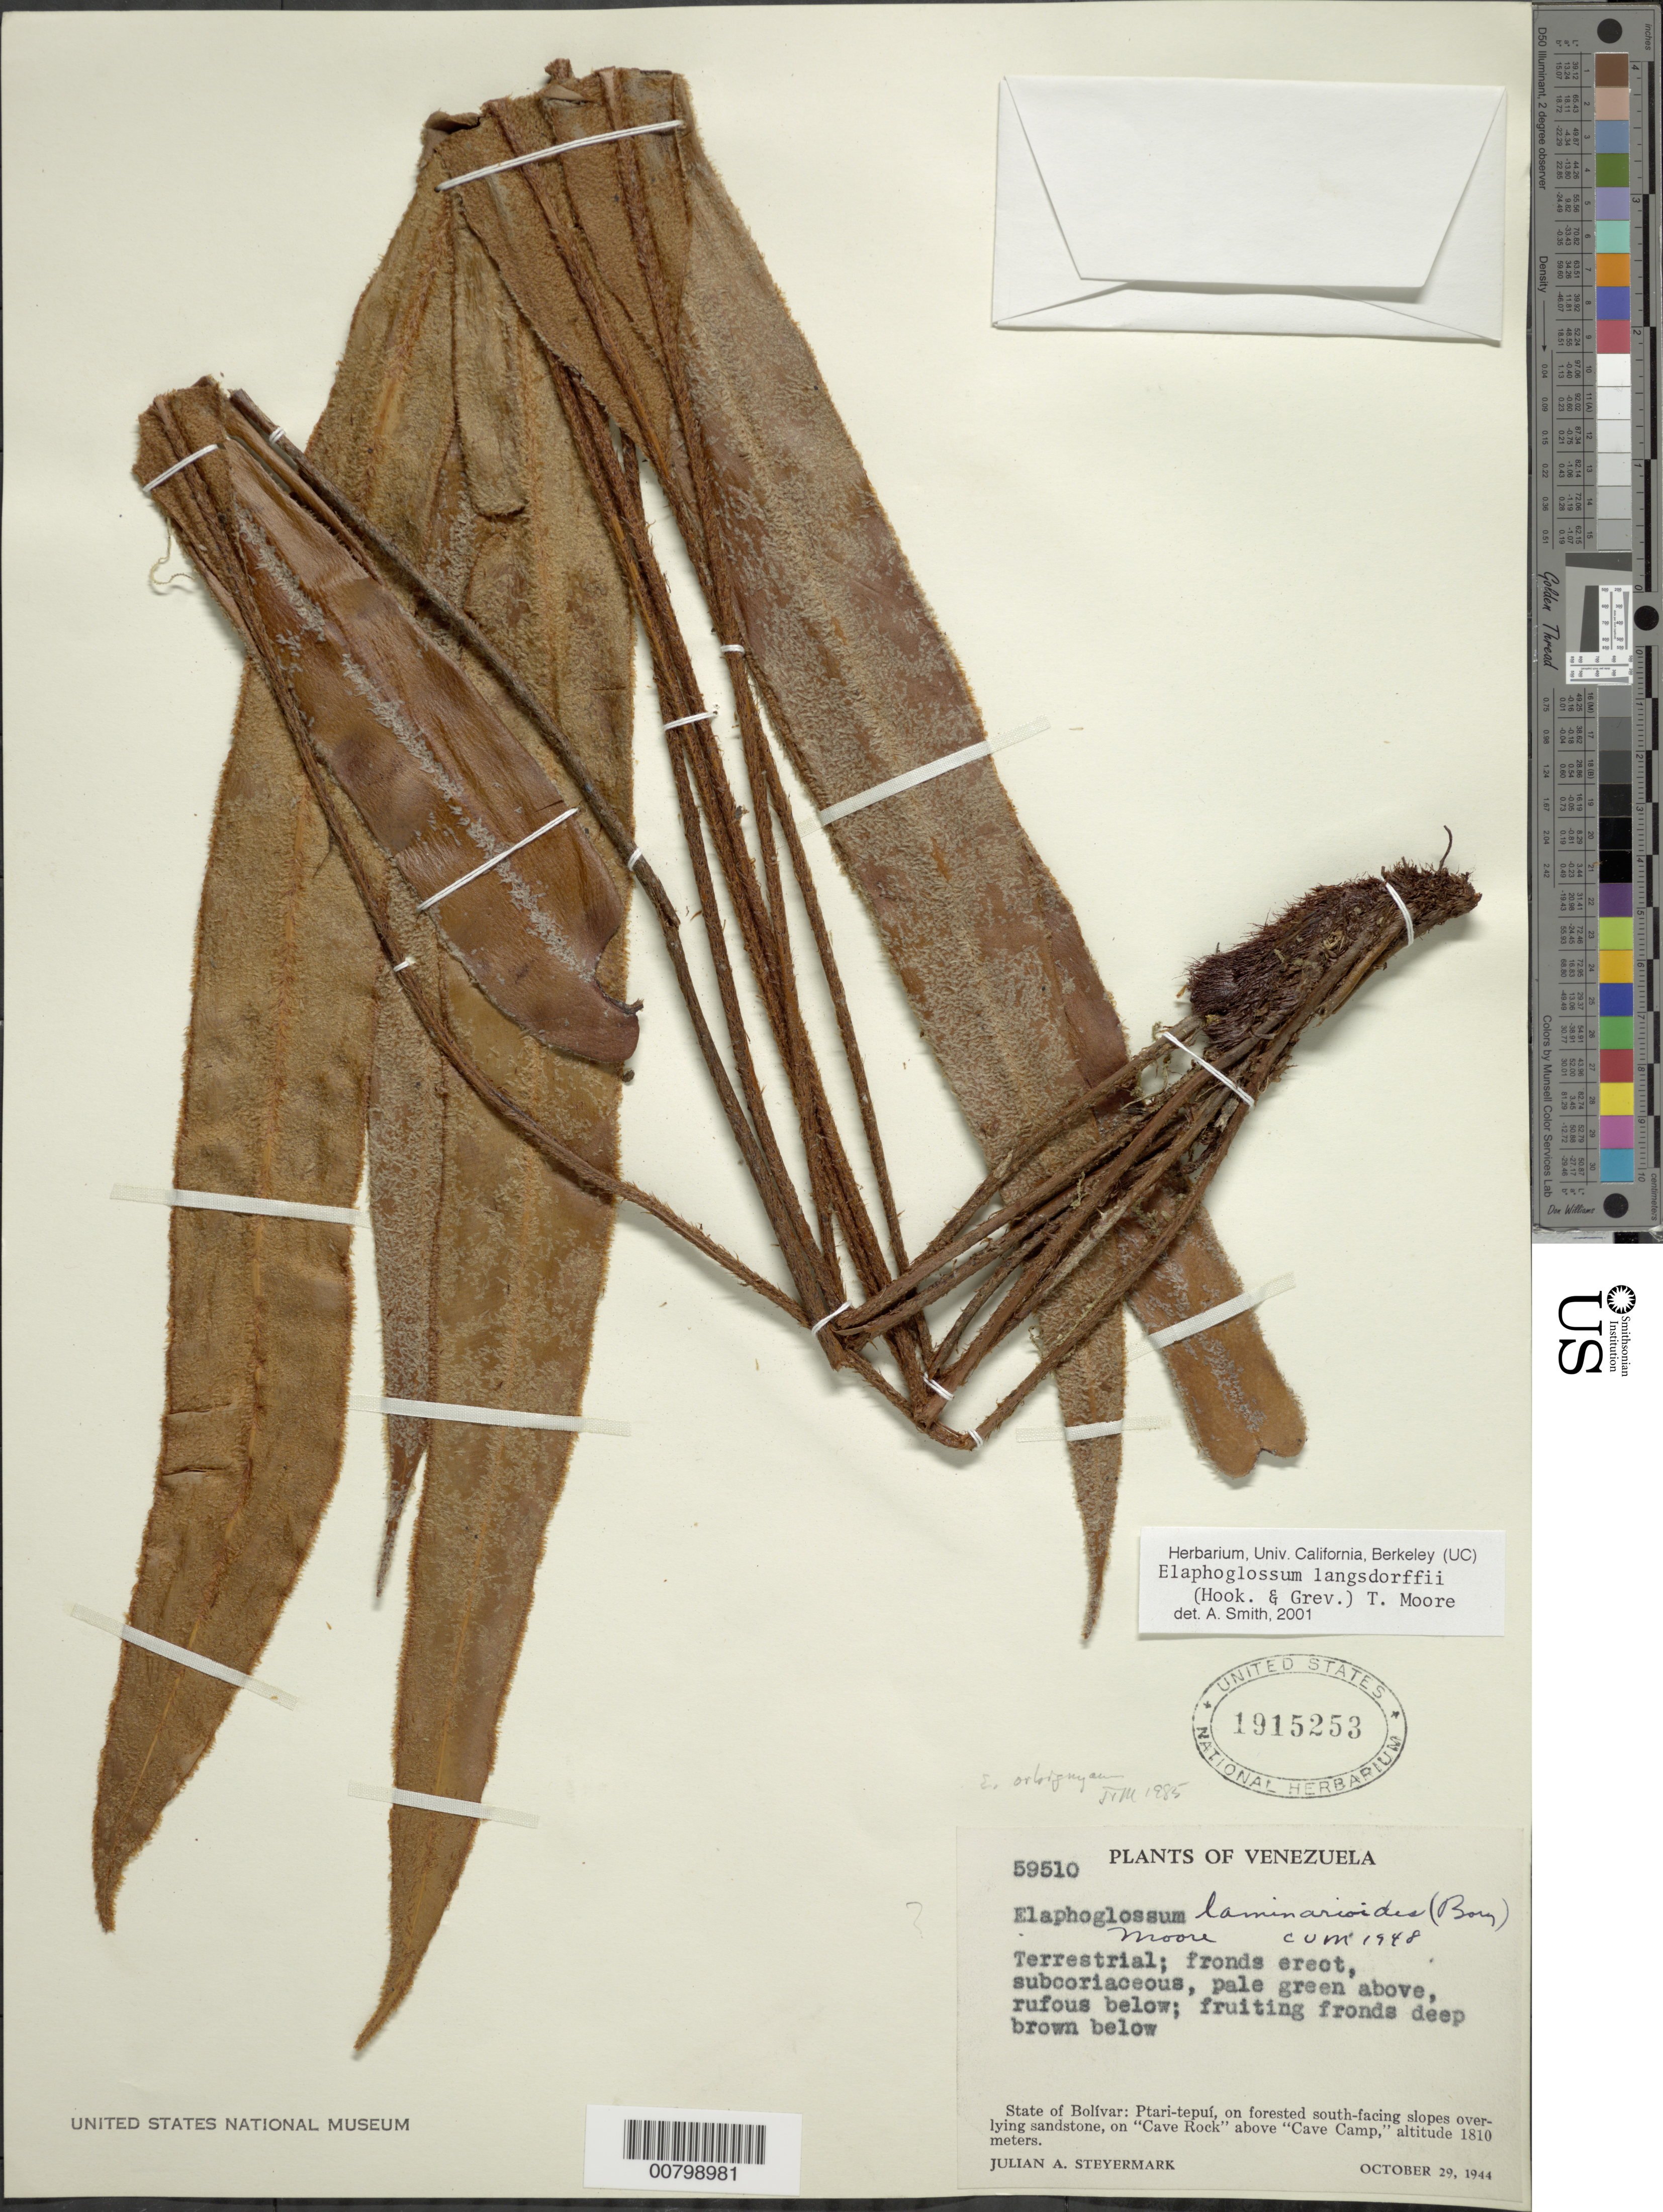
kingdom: Plantae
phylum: Tracheophyta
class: Polypodiopsida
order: Polypodiales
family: Dryopteridaceae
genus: Elaphoglossum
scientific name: Elaphoglossum langsdorffii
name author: (Hook. & Grev.) T. Moore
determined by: Smith, A.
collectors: J. Steyermark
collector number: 59510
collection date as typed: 29-Oct-44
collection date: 1944-10-29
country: Venezuela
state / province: Bolívar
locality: Ptari-tepuí, "Cave Rock" above "Cave Camp"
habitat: Forested S-facing slopes overlying sandstone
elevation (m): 1810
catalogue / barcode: US 1915253